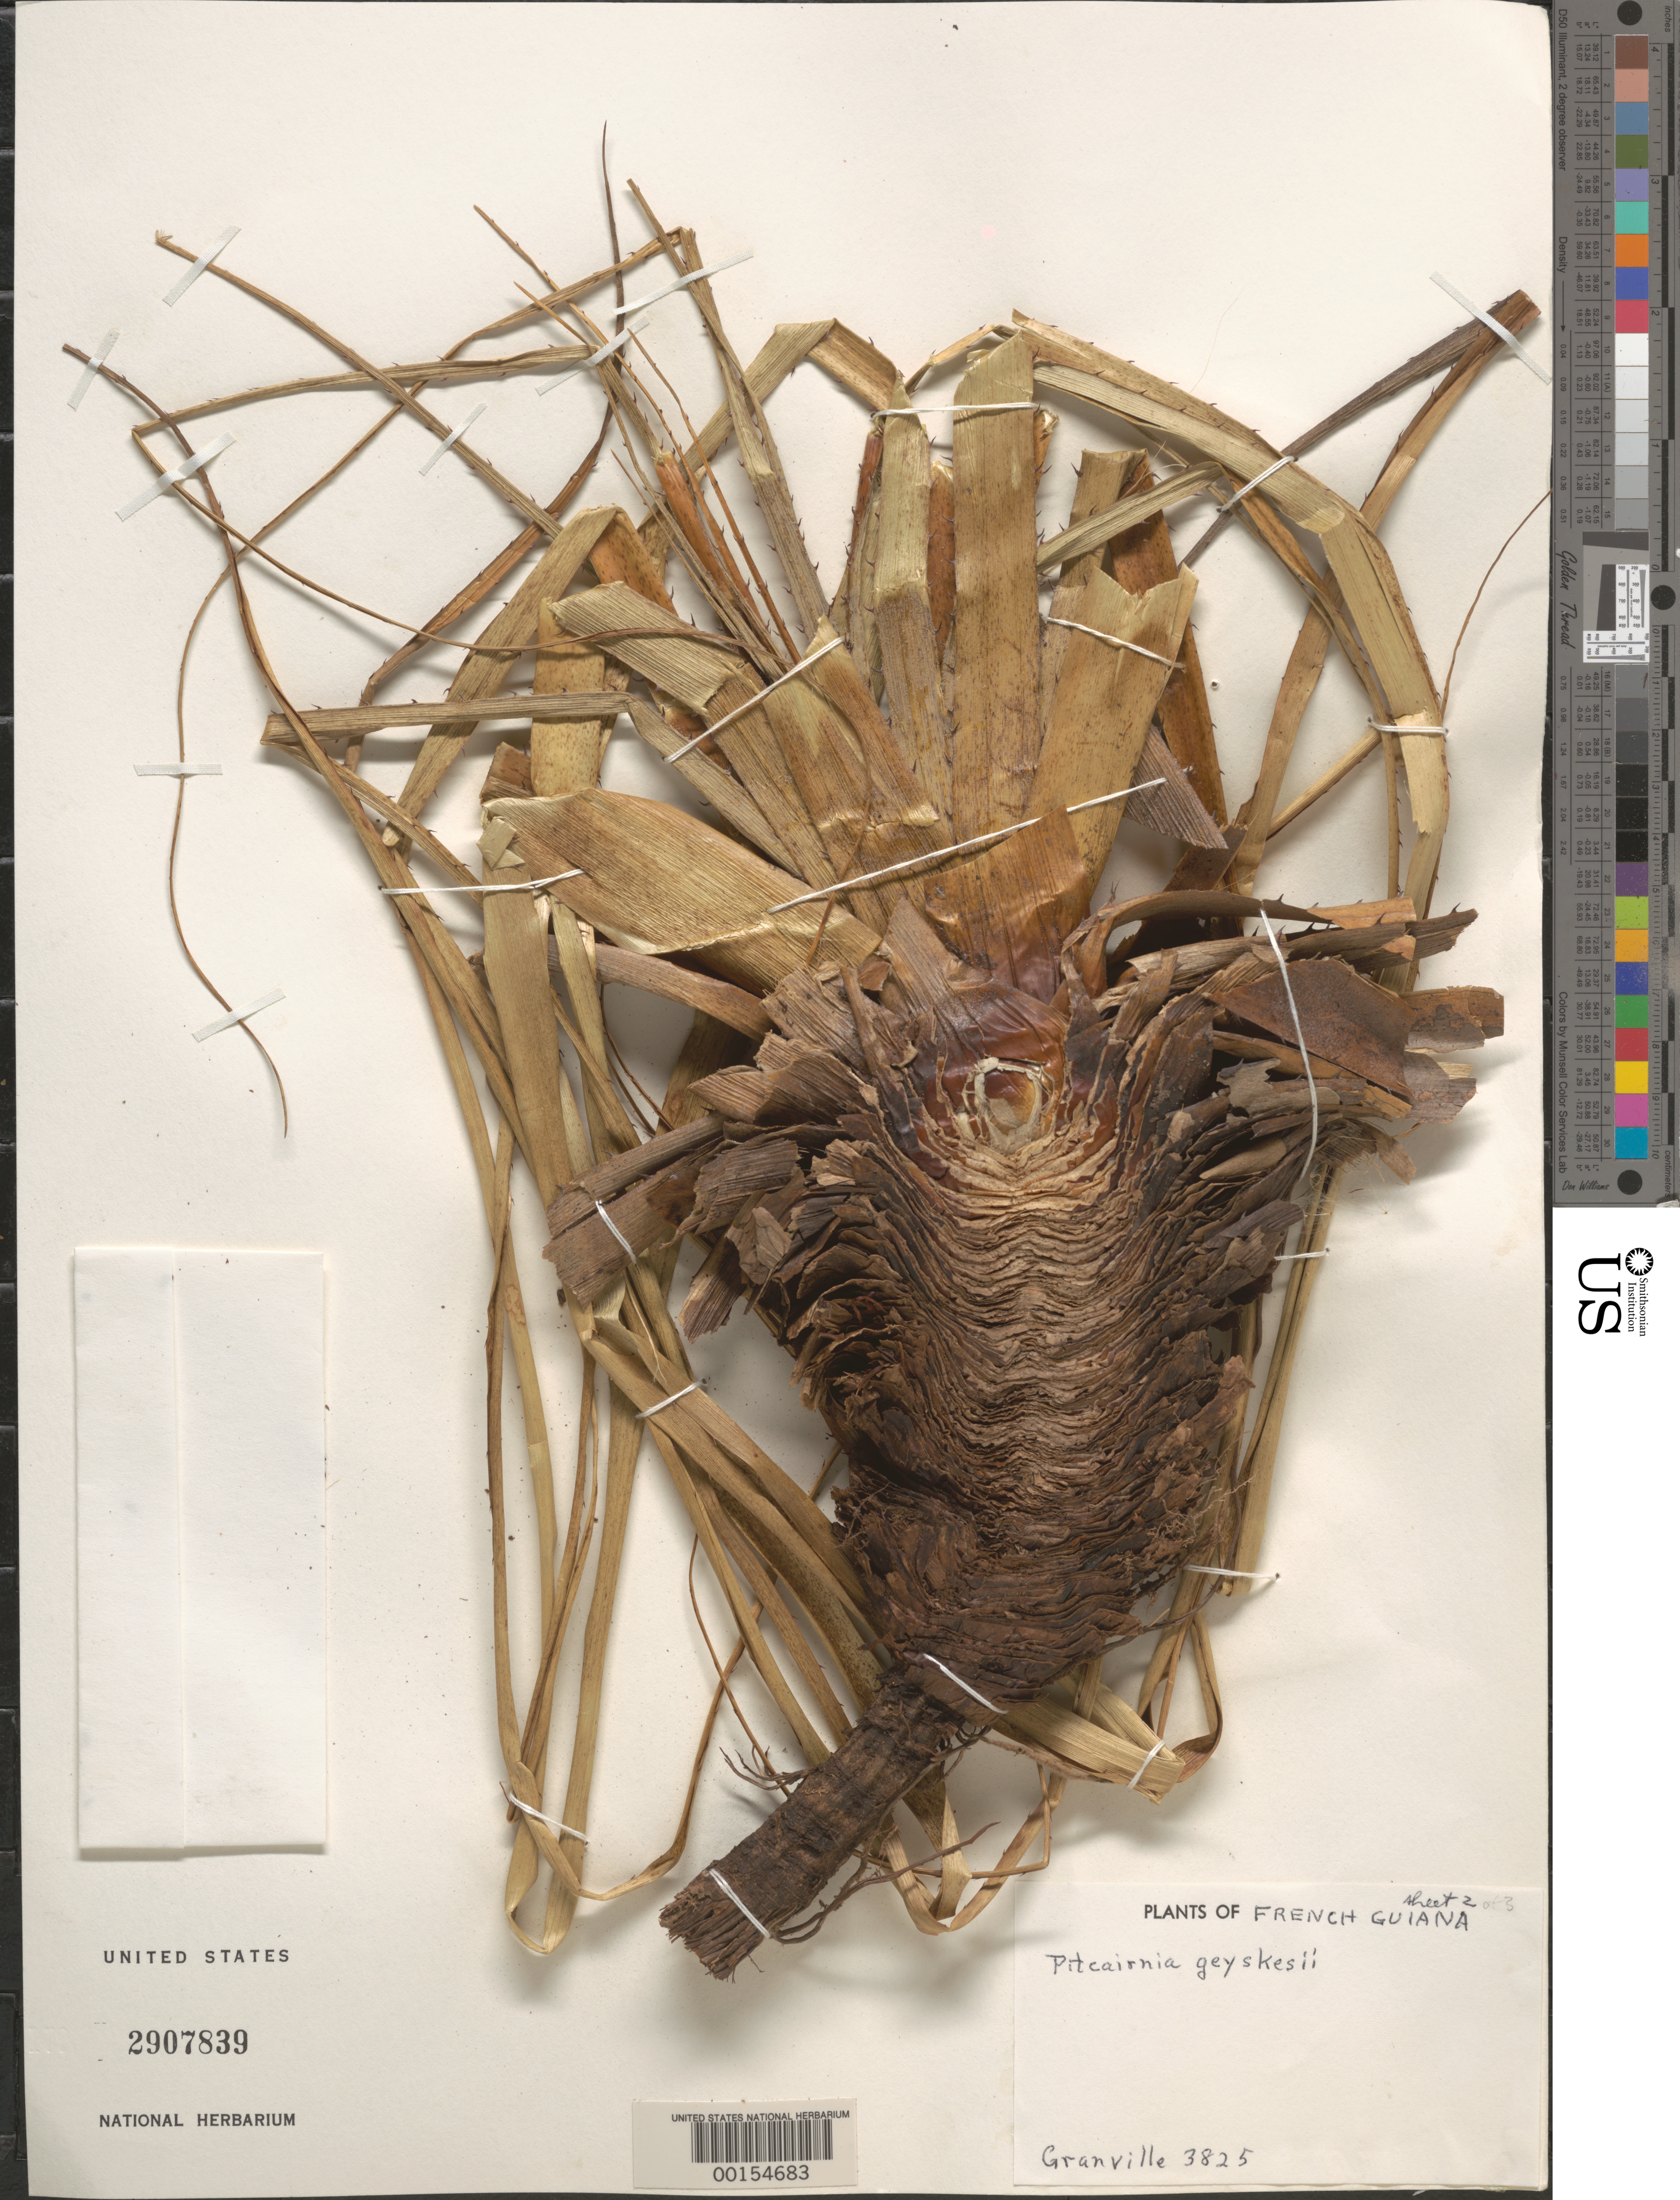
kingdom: Plantae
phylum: Tracheophyta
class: Liliopsida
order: Poales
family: Bromeliaceae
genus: Pitcairnia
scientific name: Pitcairnia geyskesii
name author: L.B. Sm.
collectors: Granville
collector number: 3825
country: French Guiana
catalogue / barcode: US 2907839